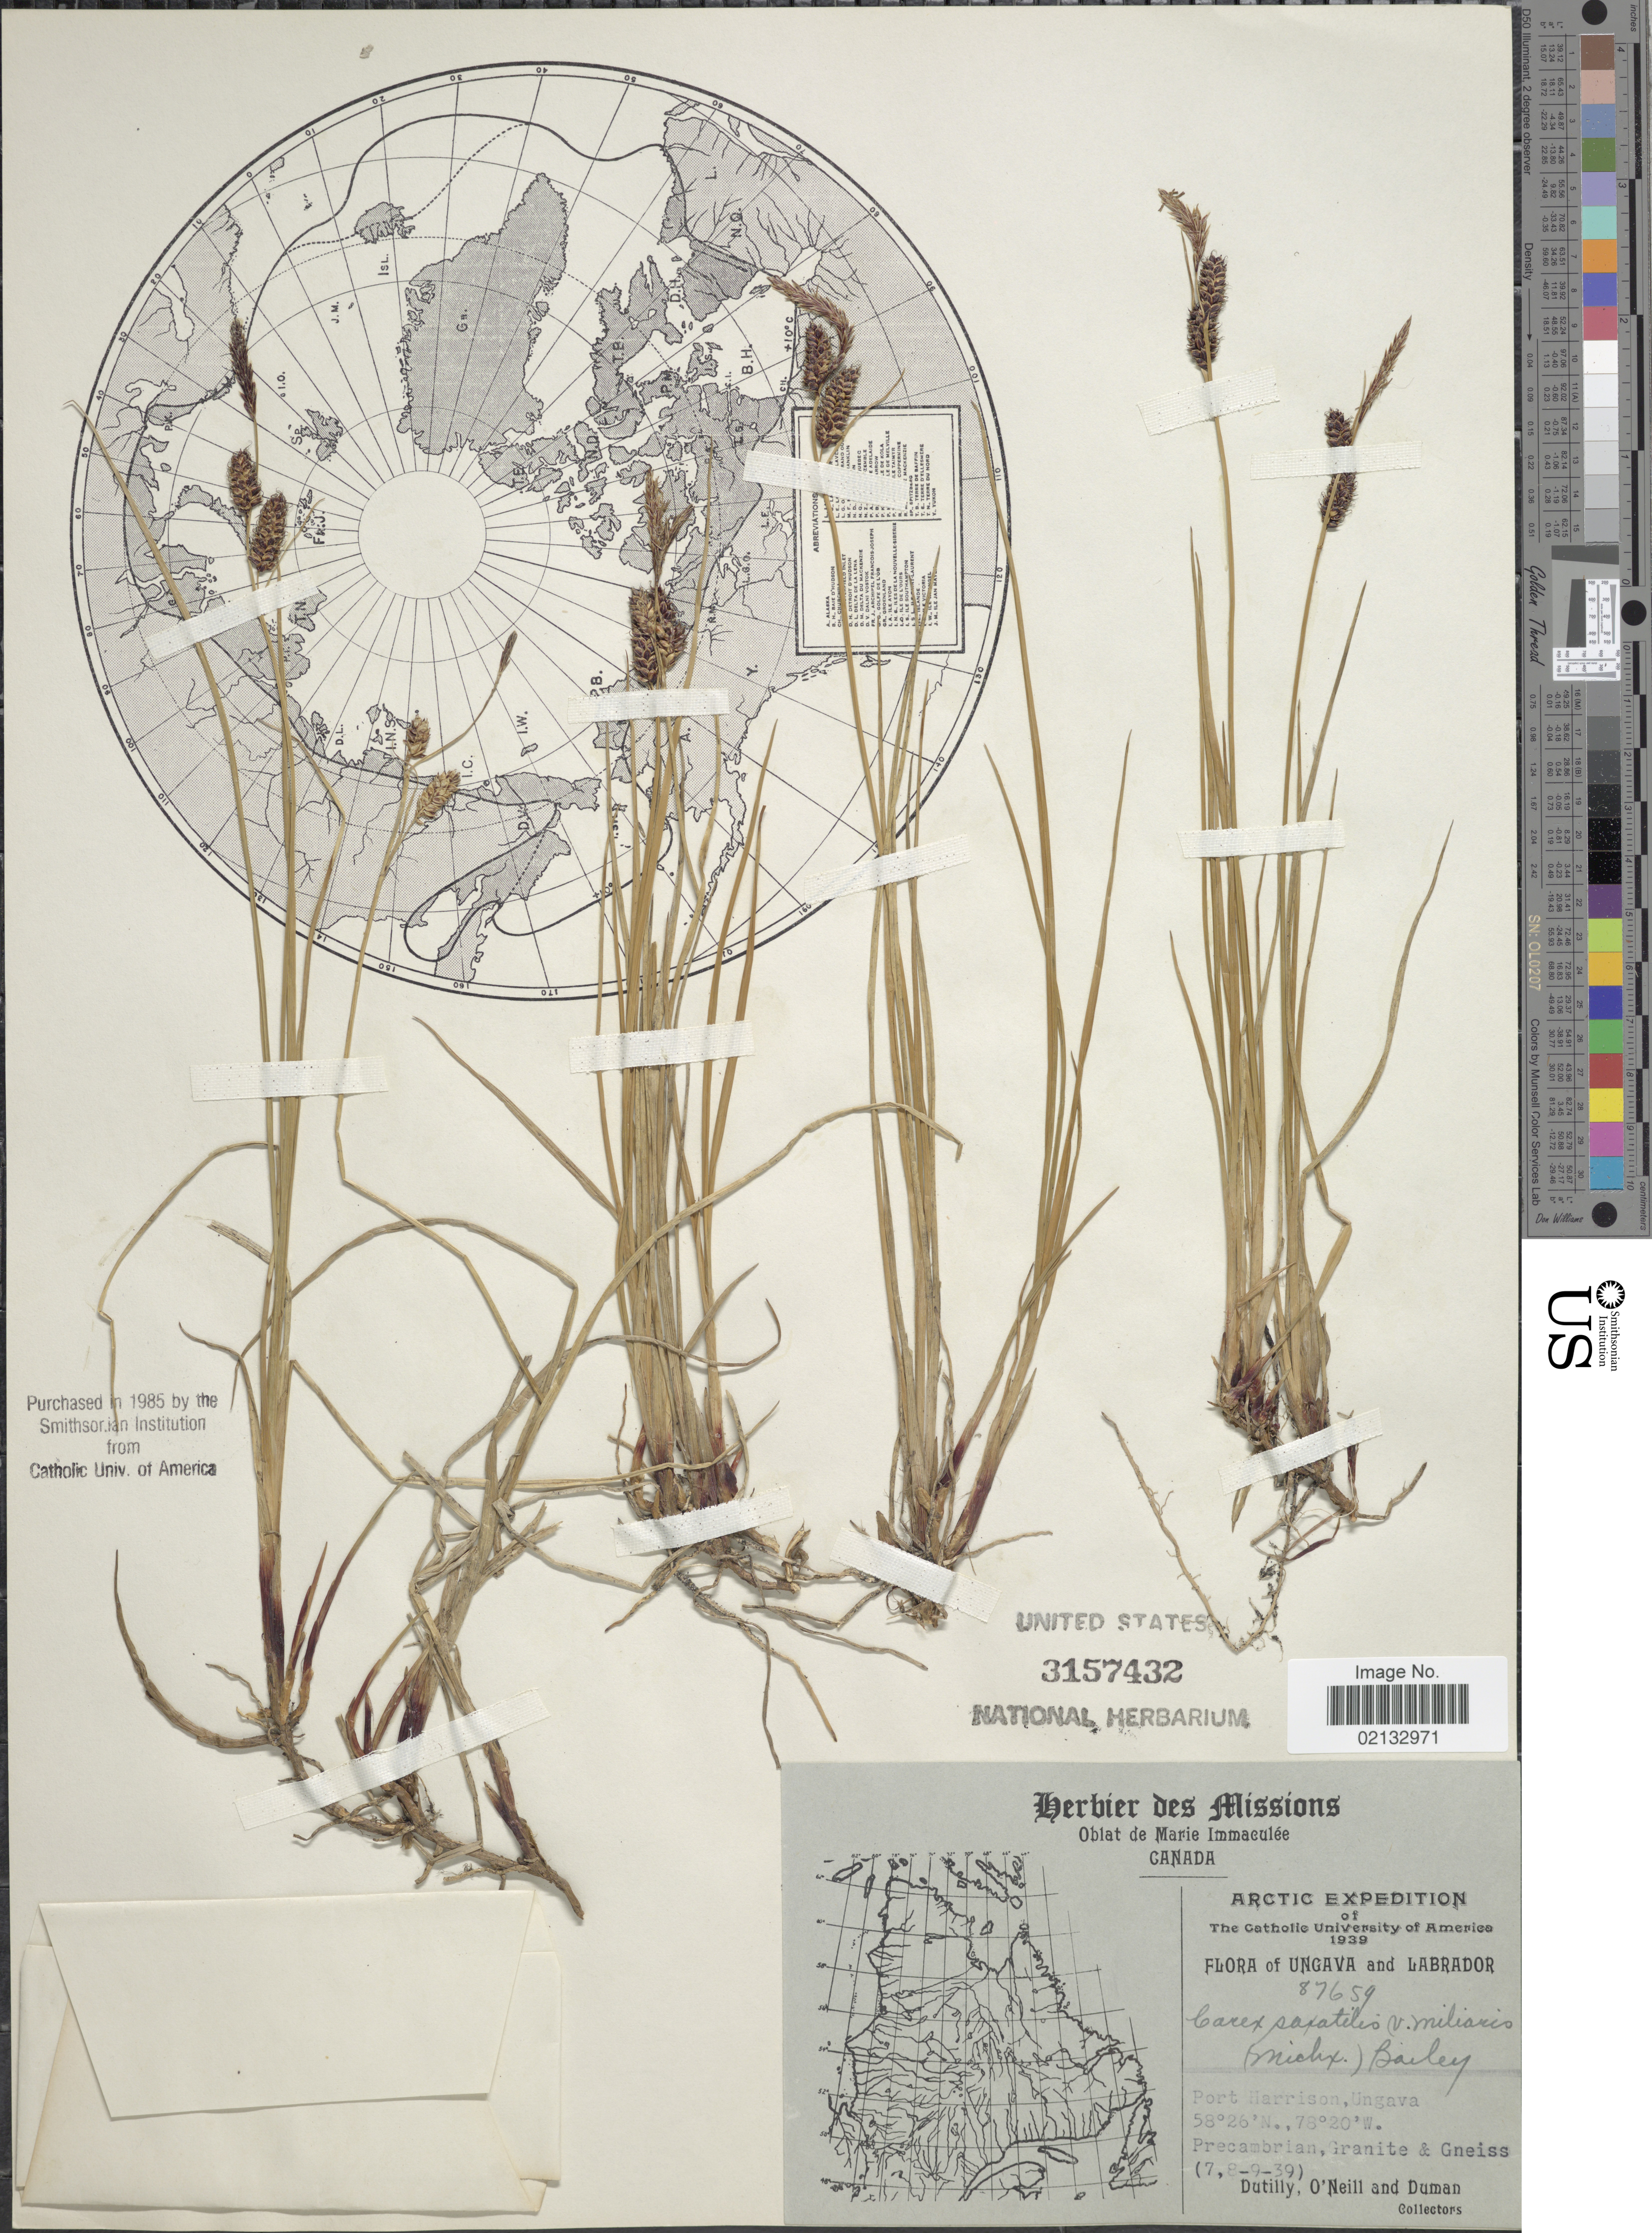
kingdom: Plantae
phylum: Tracheophyta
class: Liliopsida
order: Poales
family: Cyperaceae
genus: Carex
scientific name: Carex saxatilis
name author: L.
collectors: -. Dutilly, O' Neill & -. Duman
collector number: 87659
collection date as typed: Transcribed d/m/y: 7/9/39 to 8/9/39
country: Canada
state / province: Quebec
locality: Arctic. Port Harrison, Ungava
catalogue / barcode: US 3157432